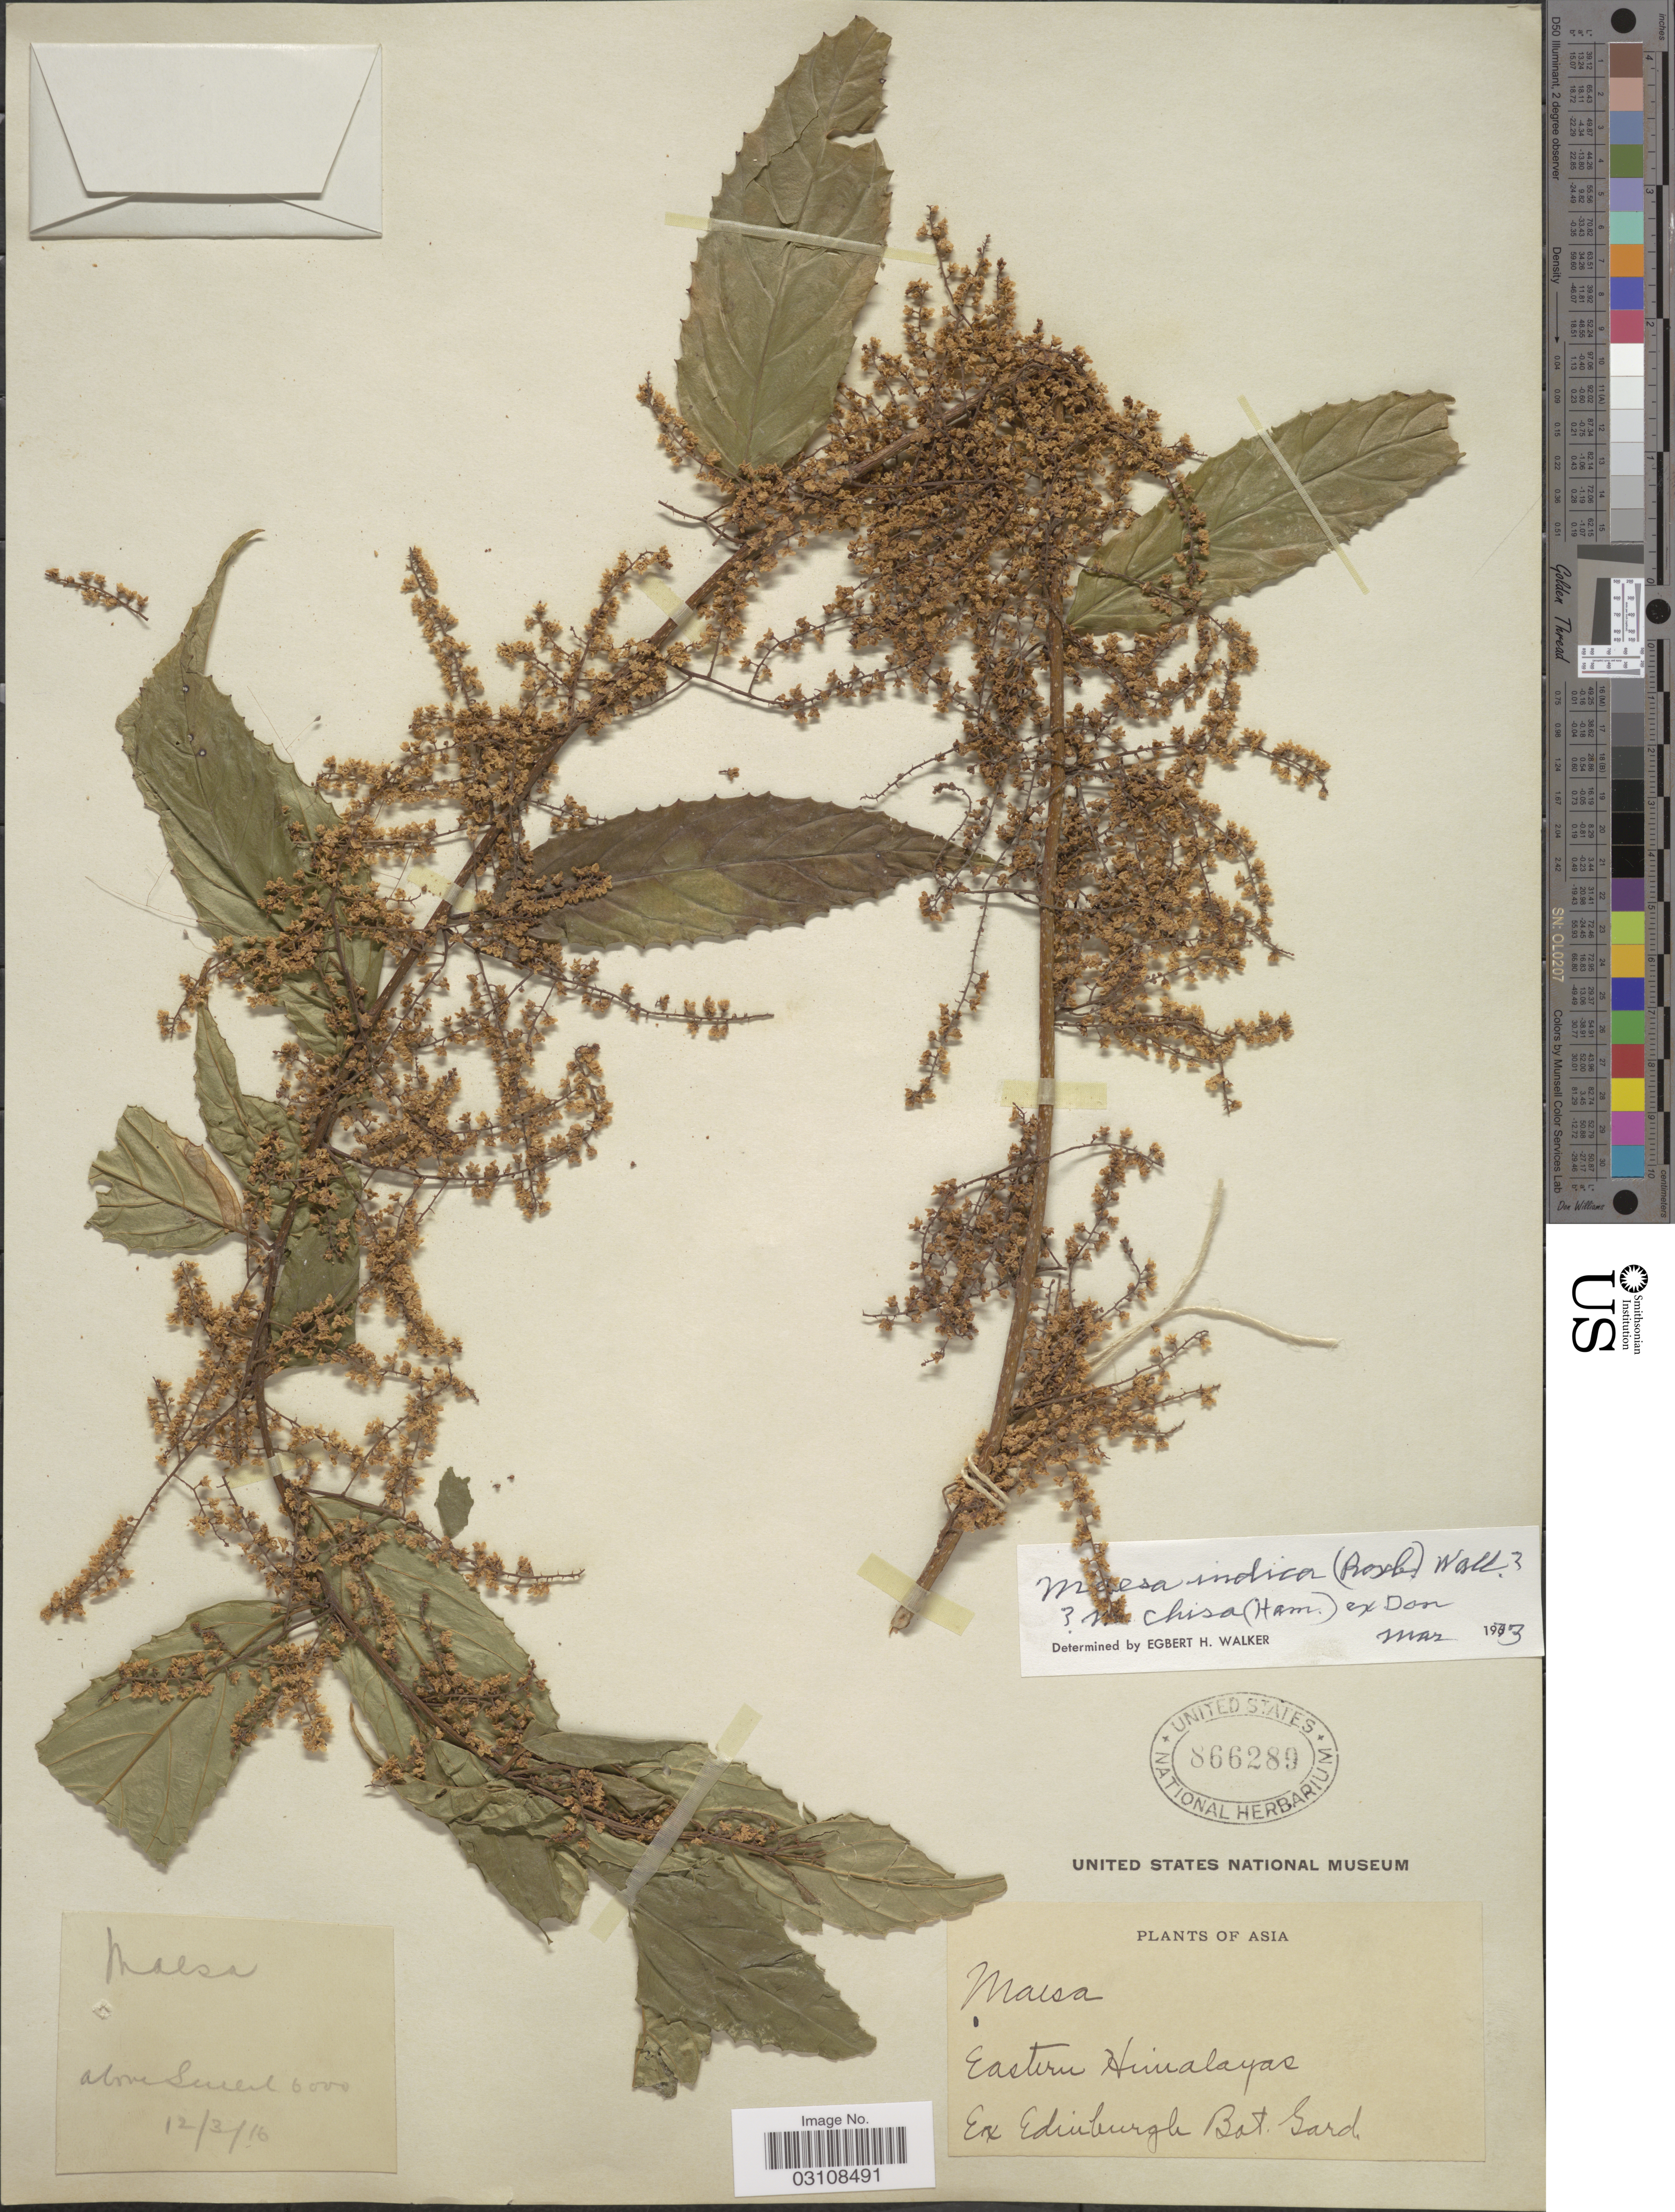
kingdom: Plantae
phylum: Tracheophyta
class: Magnoliopsida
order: Ericales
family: Primulaceae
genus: Maesa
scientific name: Maesa indica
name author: (Roxb.) A. DC.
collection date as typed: Transcribed d/m/y: 12/3/16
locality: Above Smeel [interpreted]. Asia. Eastern Himalaya.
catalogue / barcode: US 866289